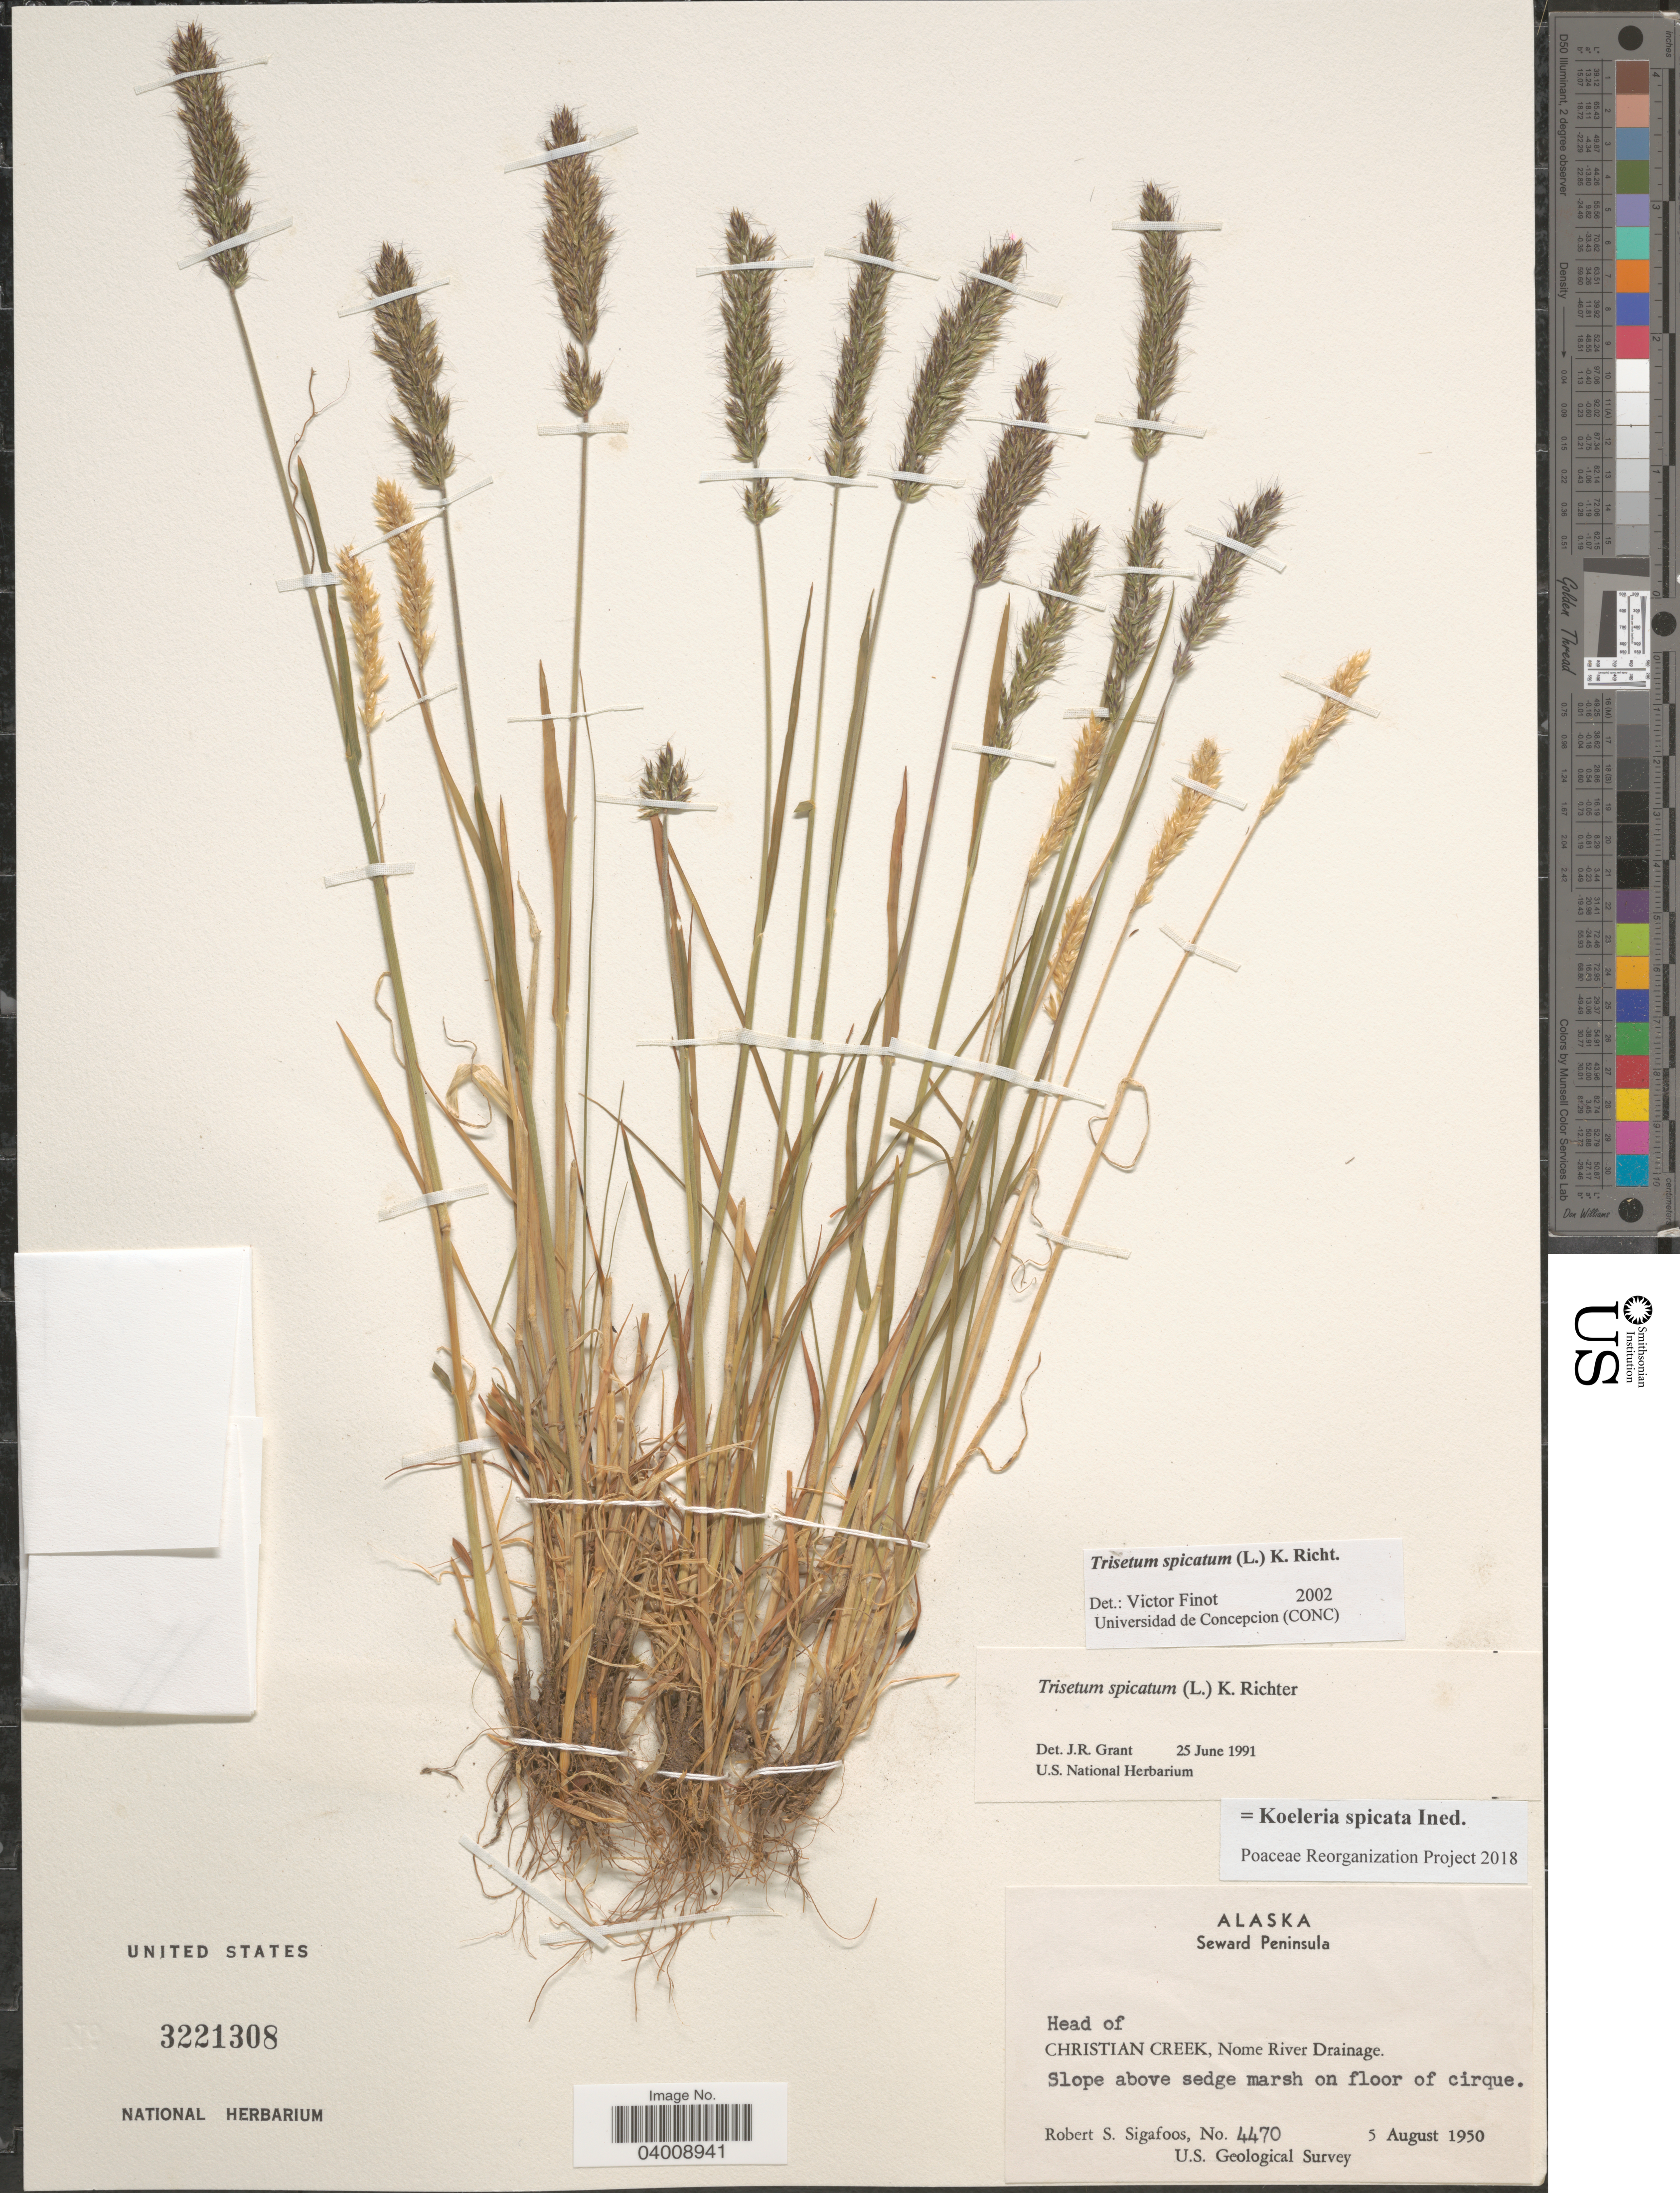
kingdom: Plantae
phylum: Tracheophyta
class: Liliopsida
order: Poales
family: Poaceae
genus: Koeleria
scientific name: Koeleria spicata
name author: (L.) Barberá et al.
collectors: R. Sigafoos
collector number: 4470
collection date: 1950-08-05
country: United States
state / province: Alaska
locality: Seward Peninsula. Head of Christian Creek, Nome River Drainage. Slope above sedge marsh on floor of cirque.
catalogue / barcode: US 3221308